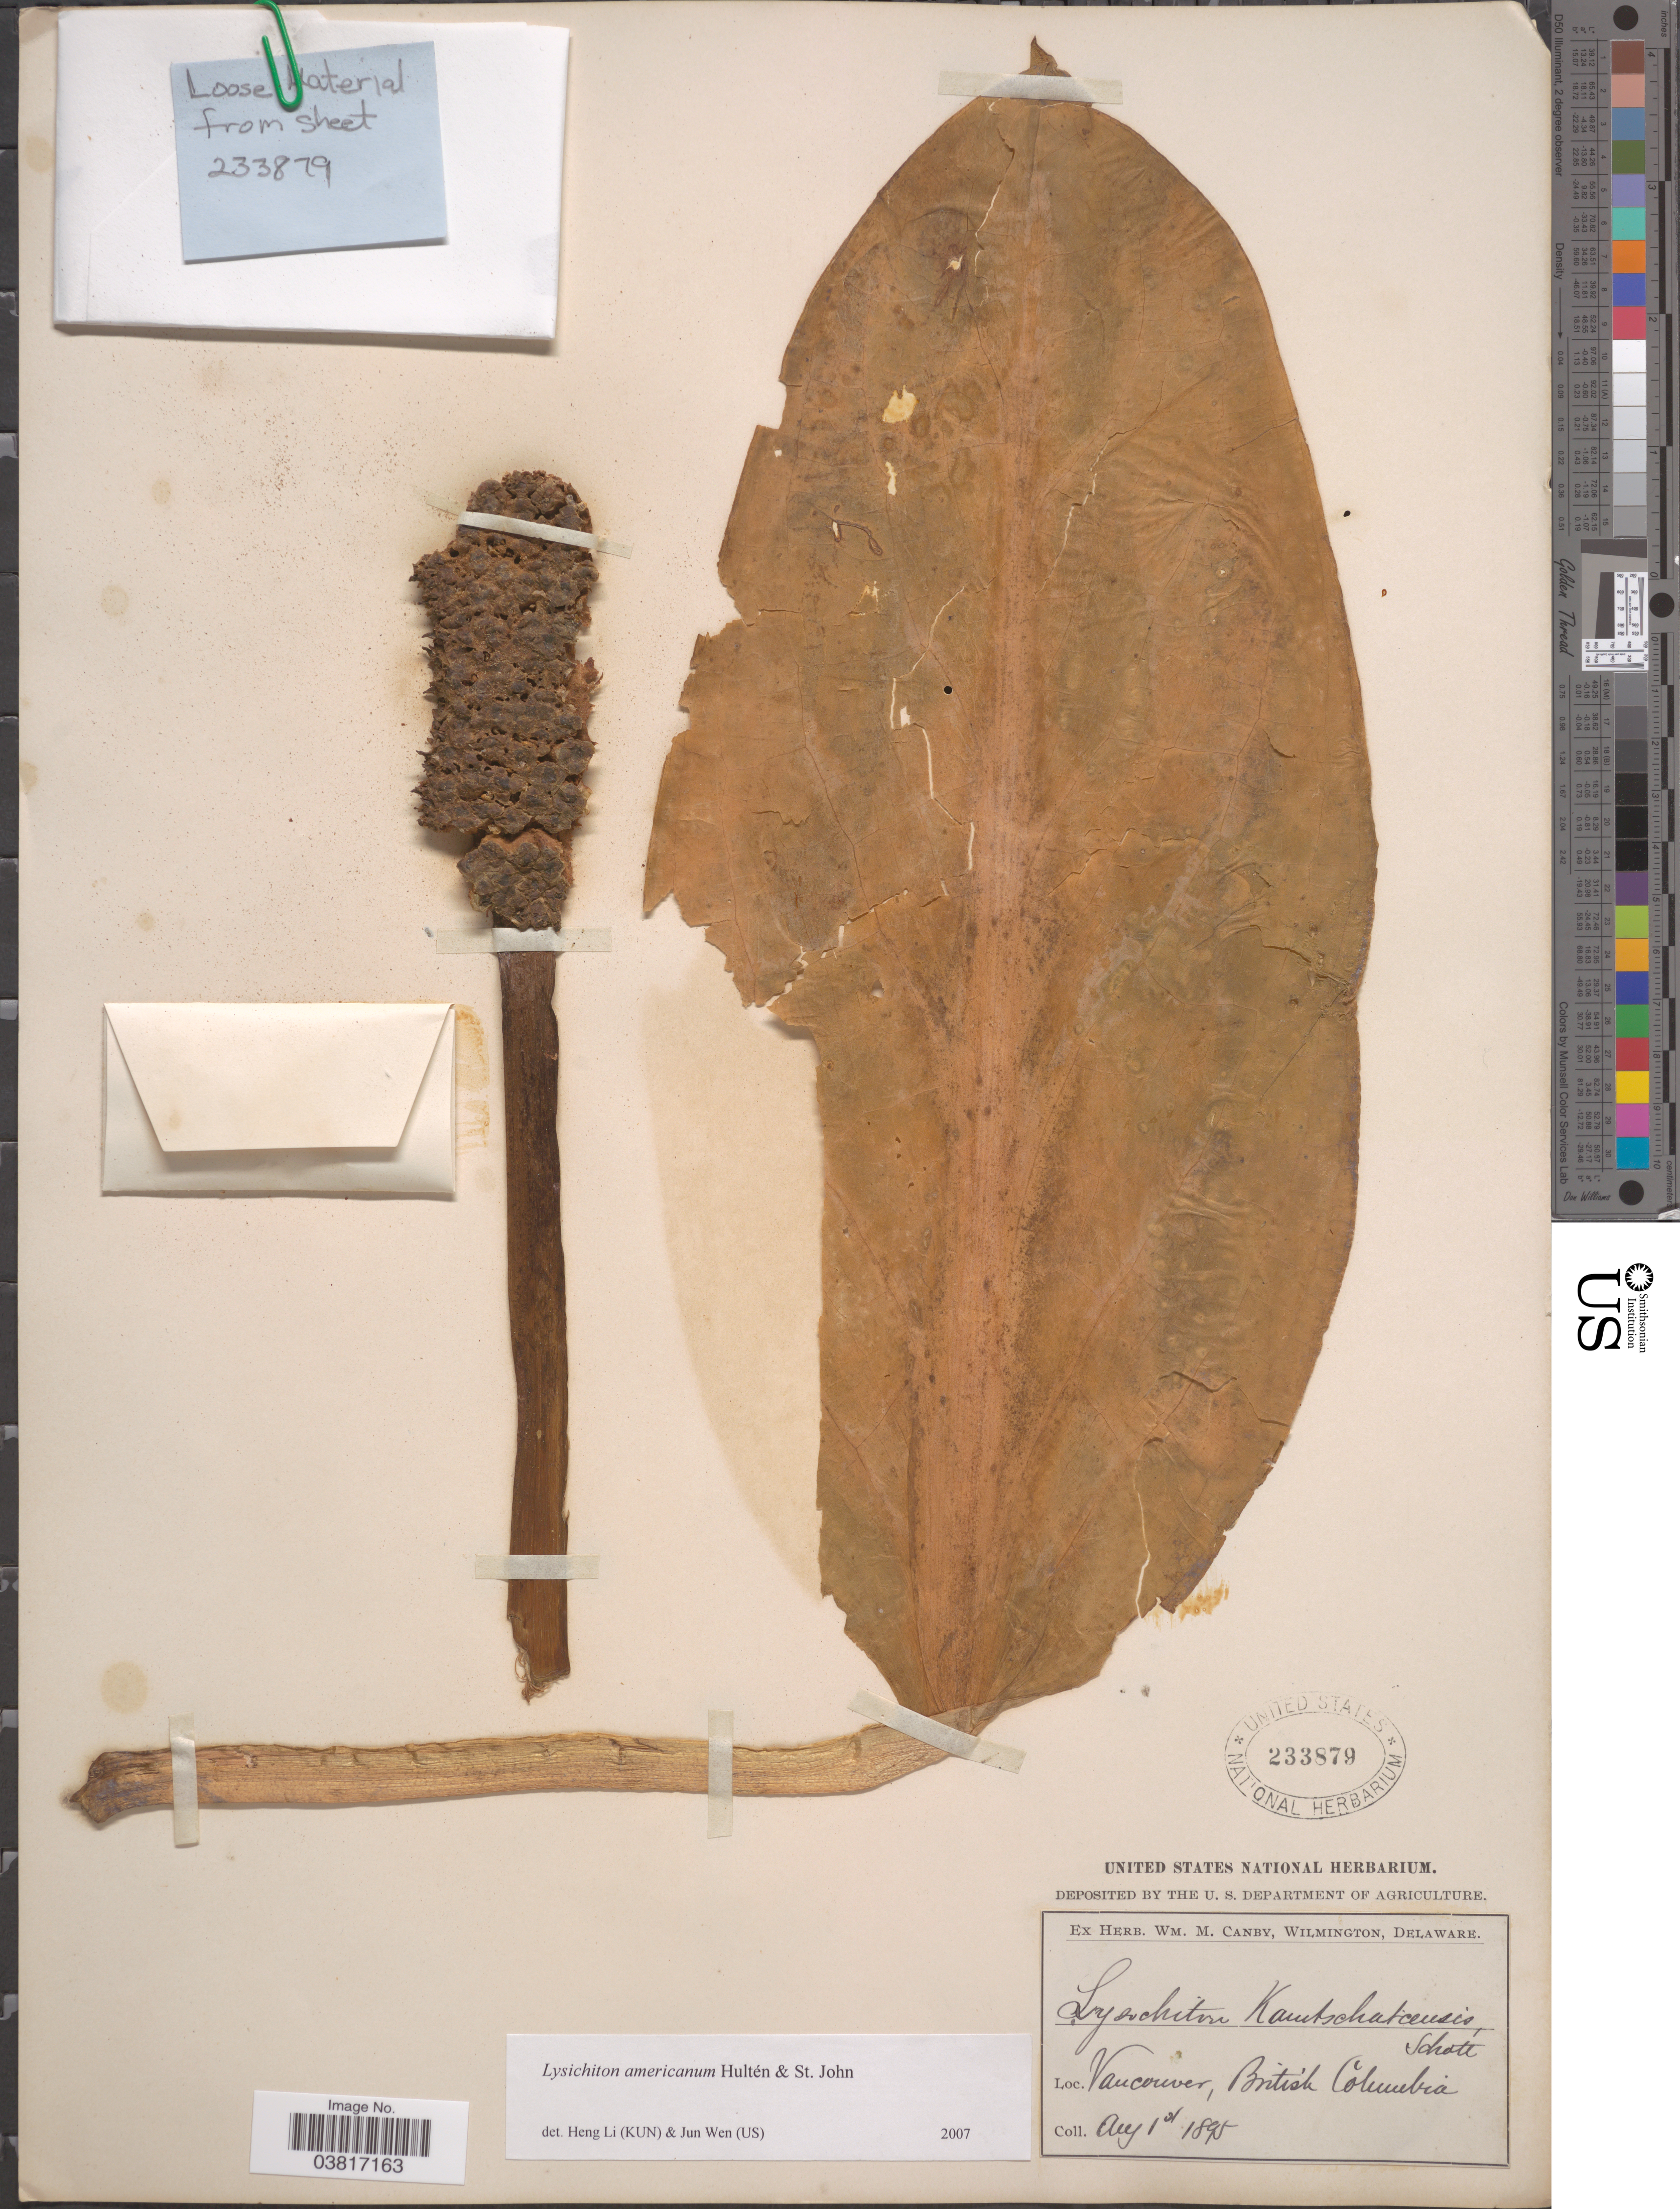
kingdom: Plantae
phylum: Tracheophyta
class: Liliopsida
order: Alismatales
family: Araceae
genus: Lysichiton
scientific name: Lysichiton americanus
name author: Hultén & H. St. John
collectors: ex herb. W.M. Canby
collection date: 1895-08-01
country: Canada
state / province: British Columbia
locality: Vancouver.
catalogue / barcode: US 233879